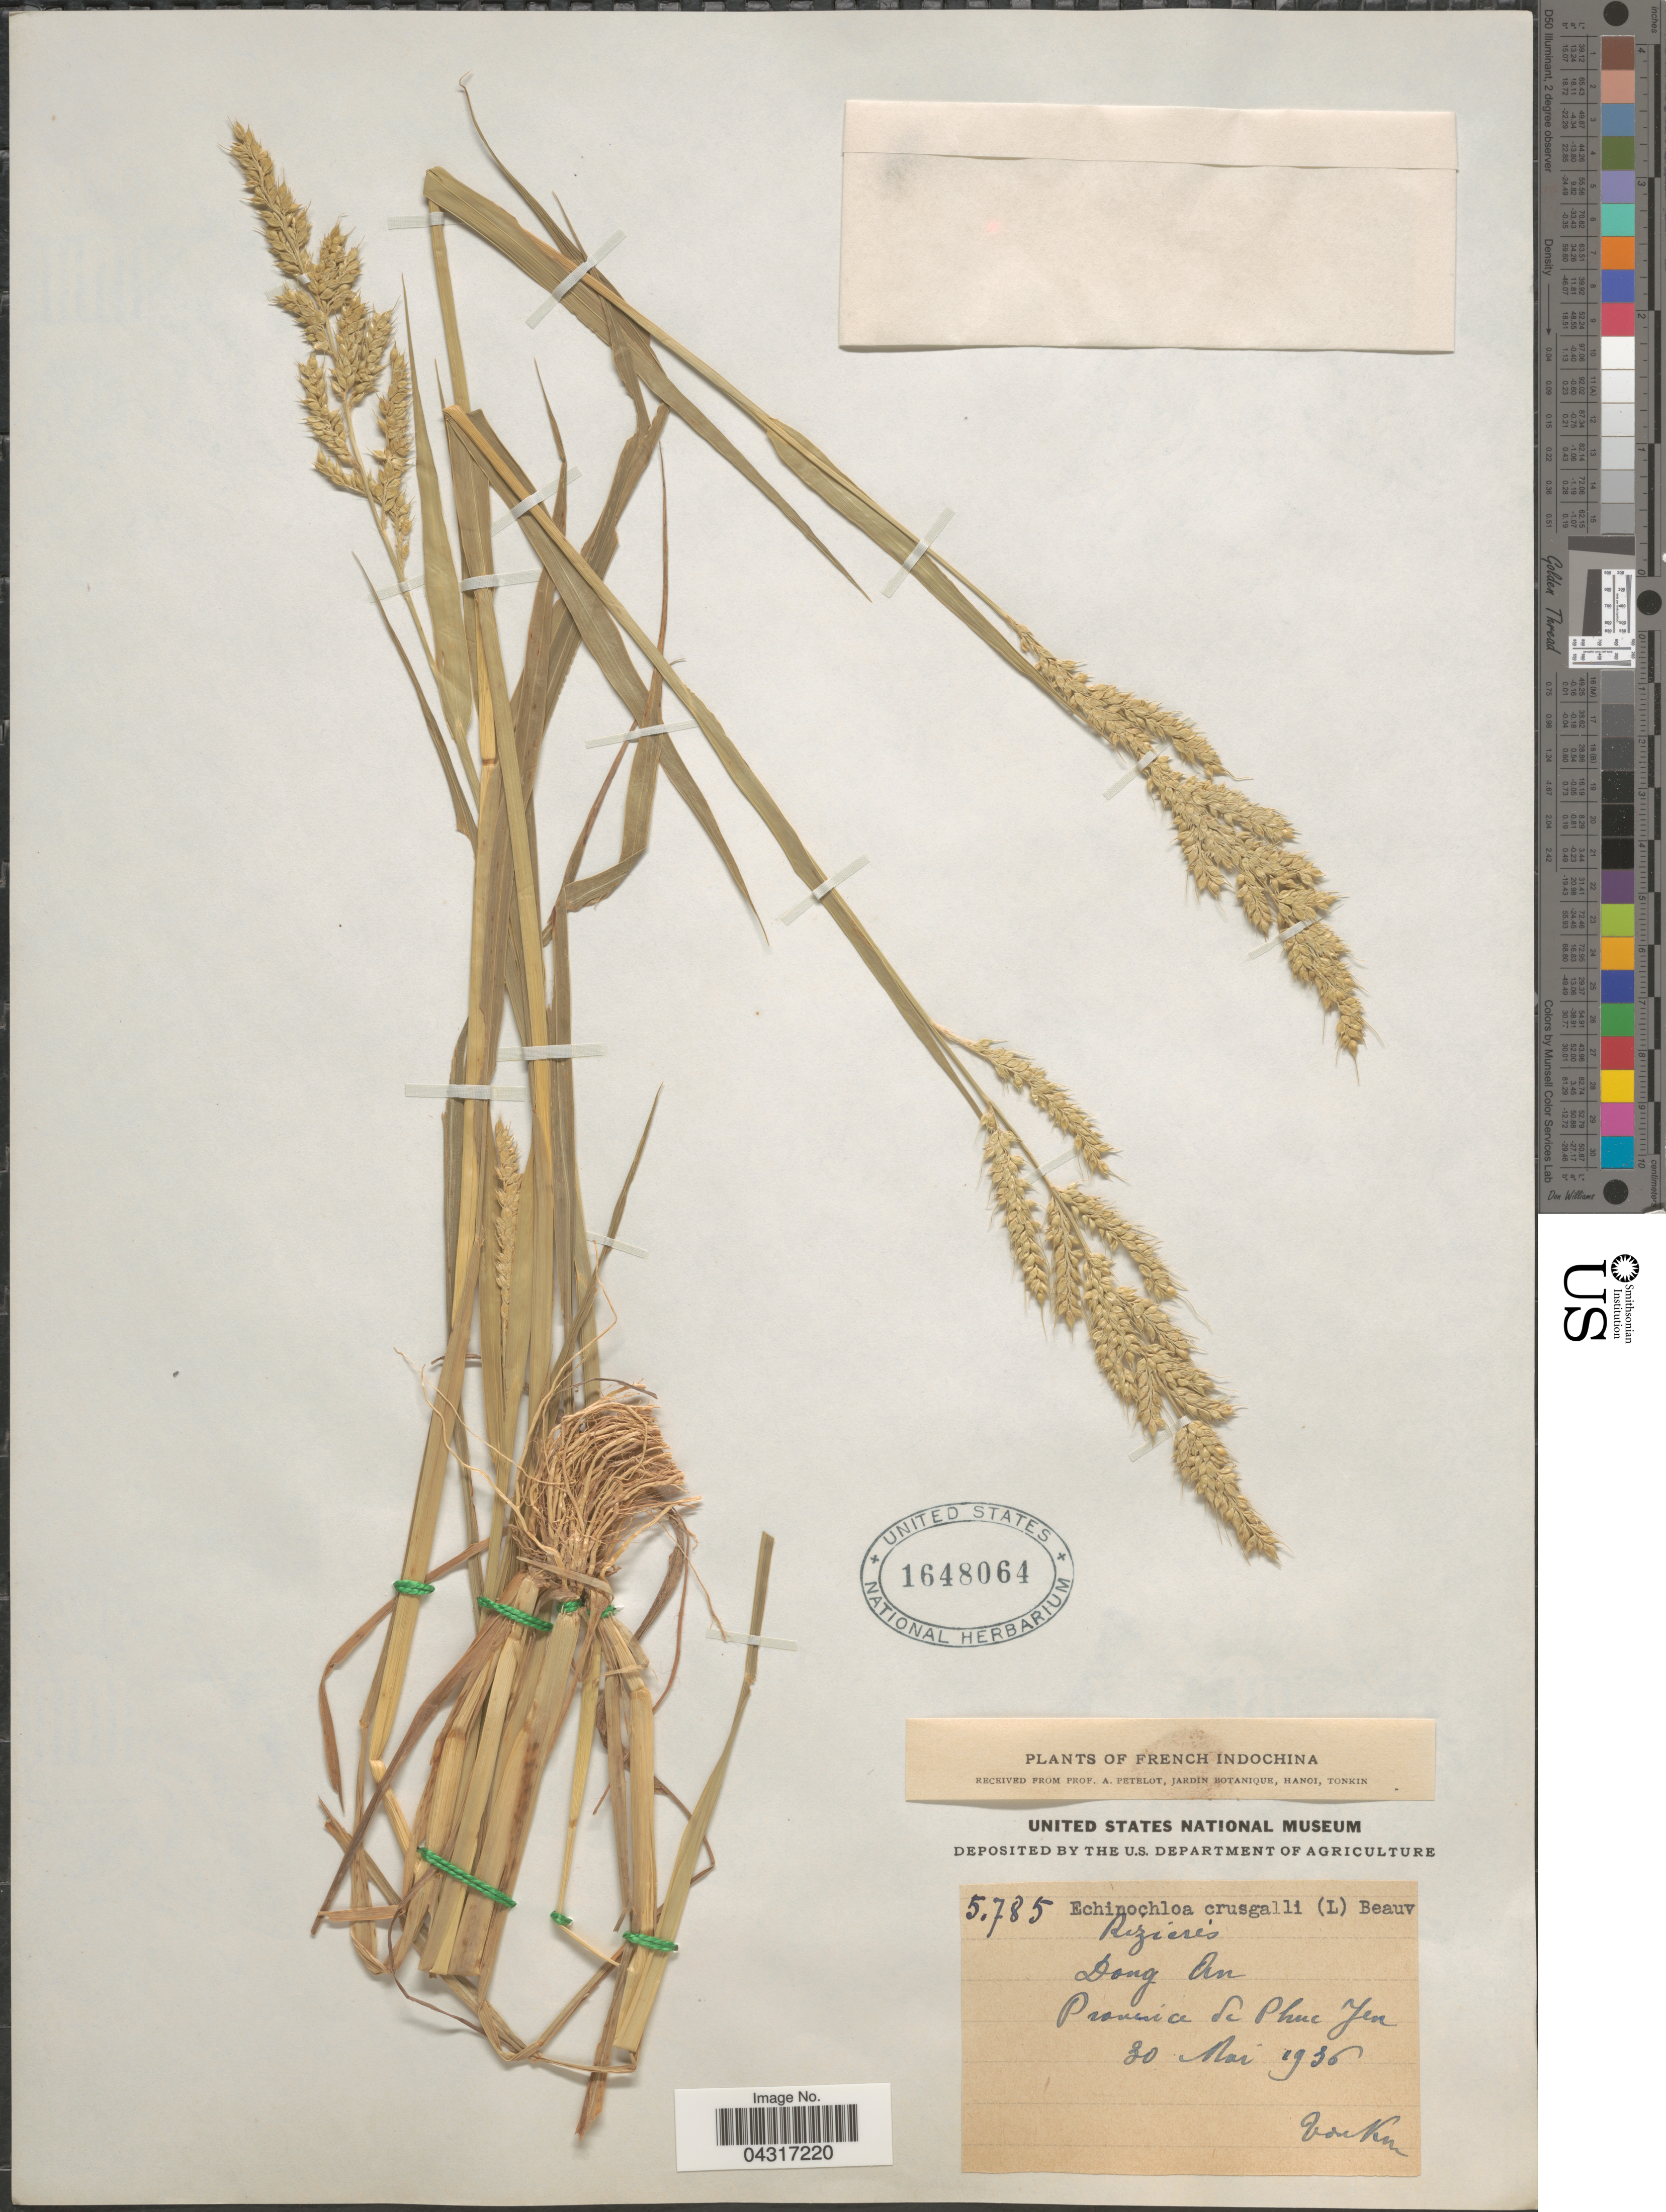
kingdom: Plantae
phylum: Tracheophyta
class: Liliopsida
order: Poales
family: Poaceae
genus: Echinochloa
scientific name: Echinochloa crus-galli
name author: (L.) P. Beauv.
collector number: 5785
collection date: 1936-05-30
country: Vietnam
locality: French Indochina. Dong An. Province du Phuc Yen. Tonkin.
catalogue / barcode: US 1648064